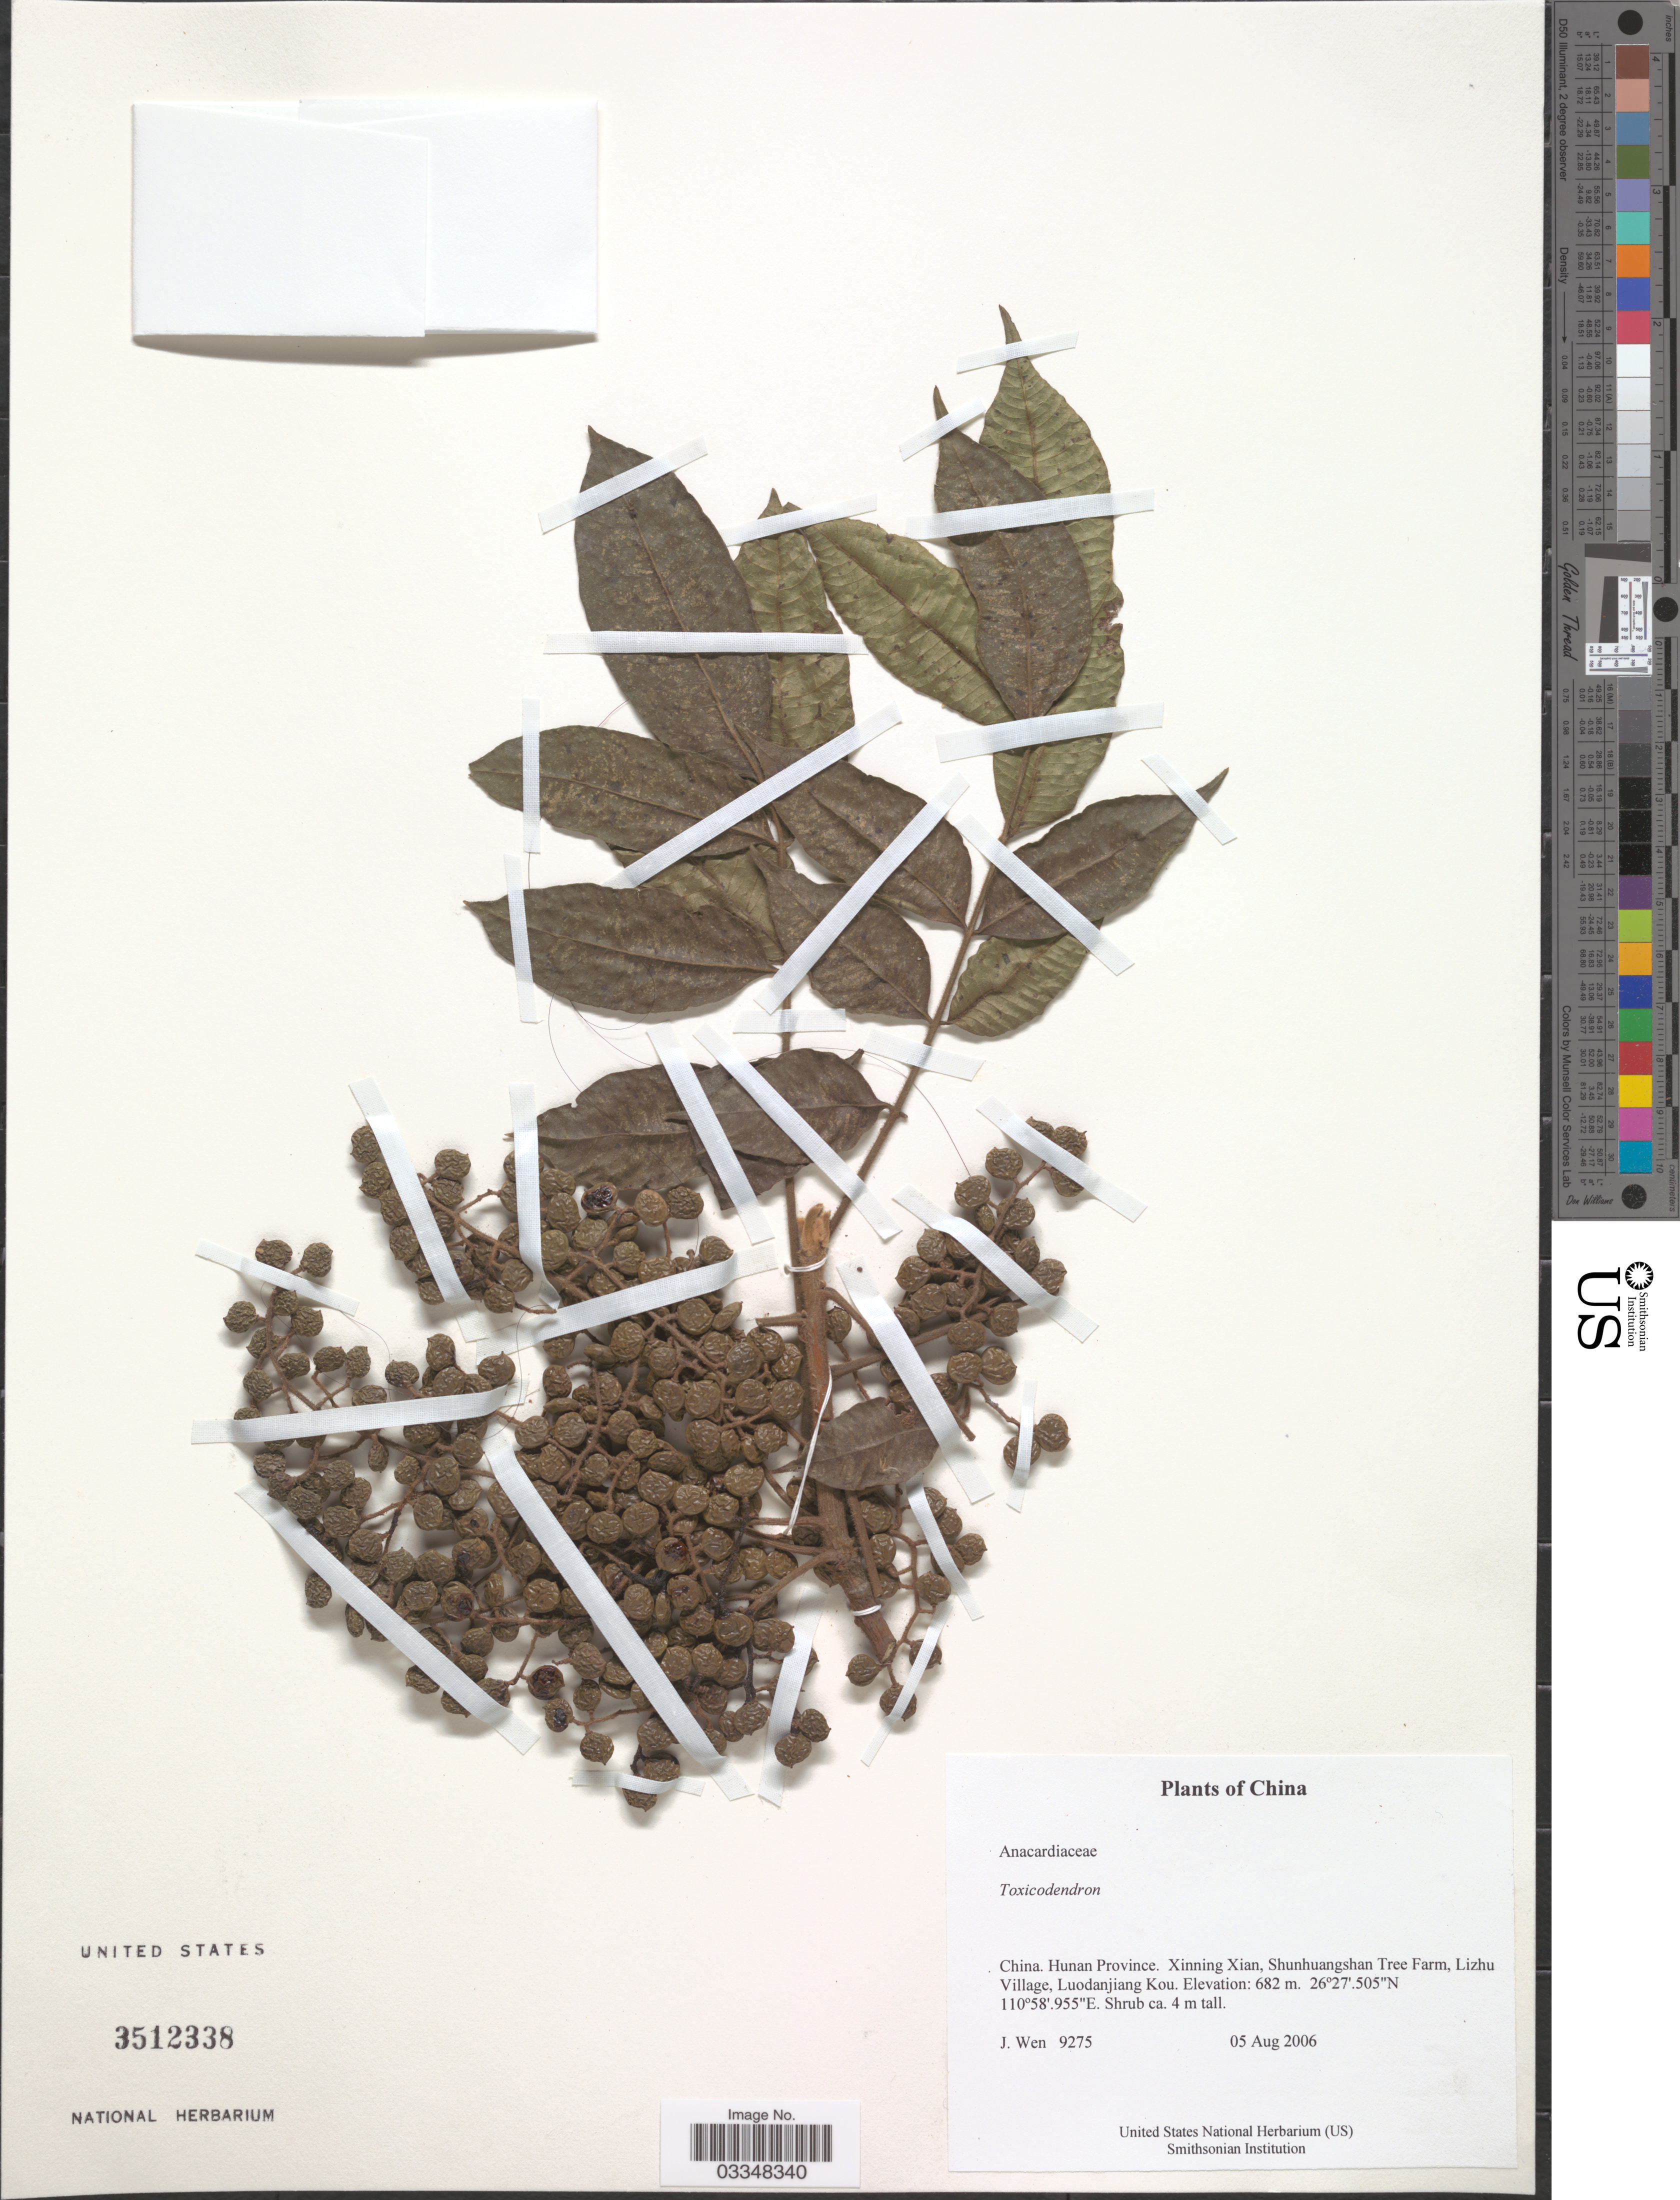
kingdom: Plantae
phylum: Tracheophyta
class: Magnoliopsida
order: Sapindales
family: Anacardiaceae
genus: Toxicodendron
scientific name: Toxicodendron sp.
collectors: J. Wen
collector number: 9275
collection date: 2006-08-05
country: China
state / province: Hunan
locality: Xinnning Xian, Shunhuangshan Tree Farm, Lizhu Village, Luodanjiang Kou.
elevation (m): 682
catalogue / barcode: US 3512338